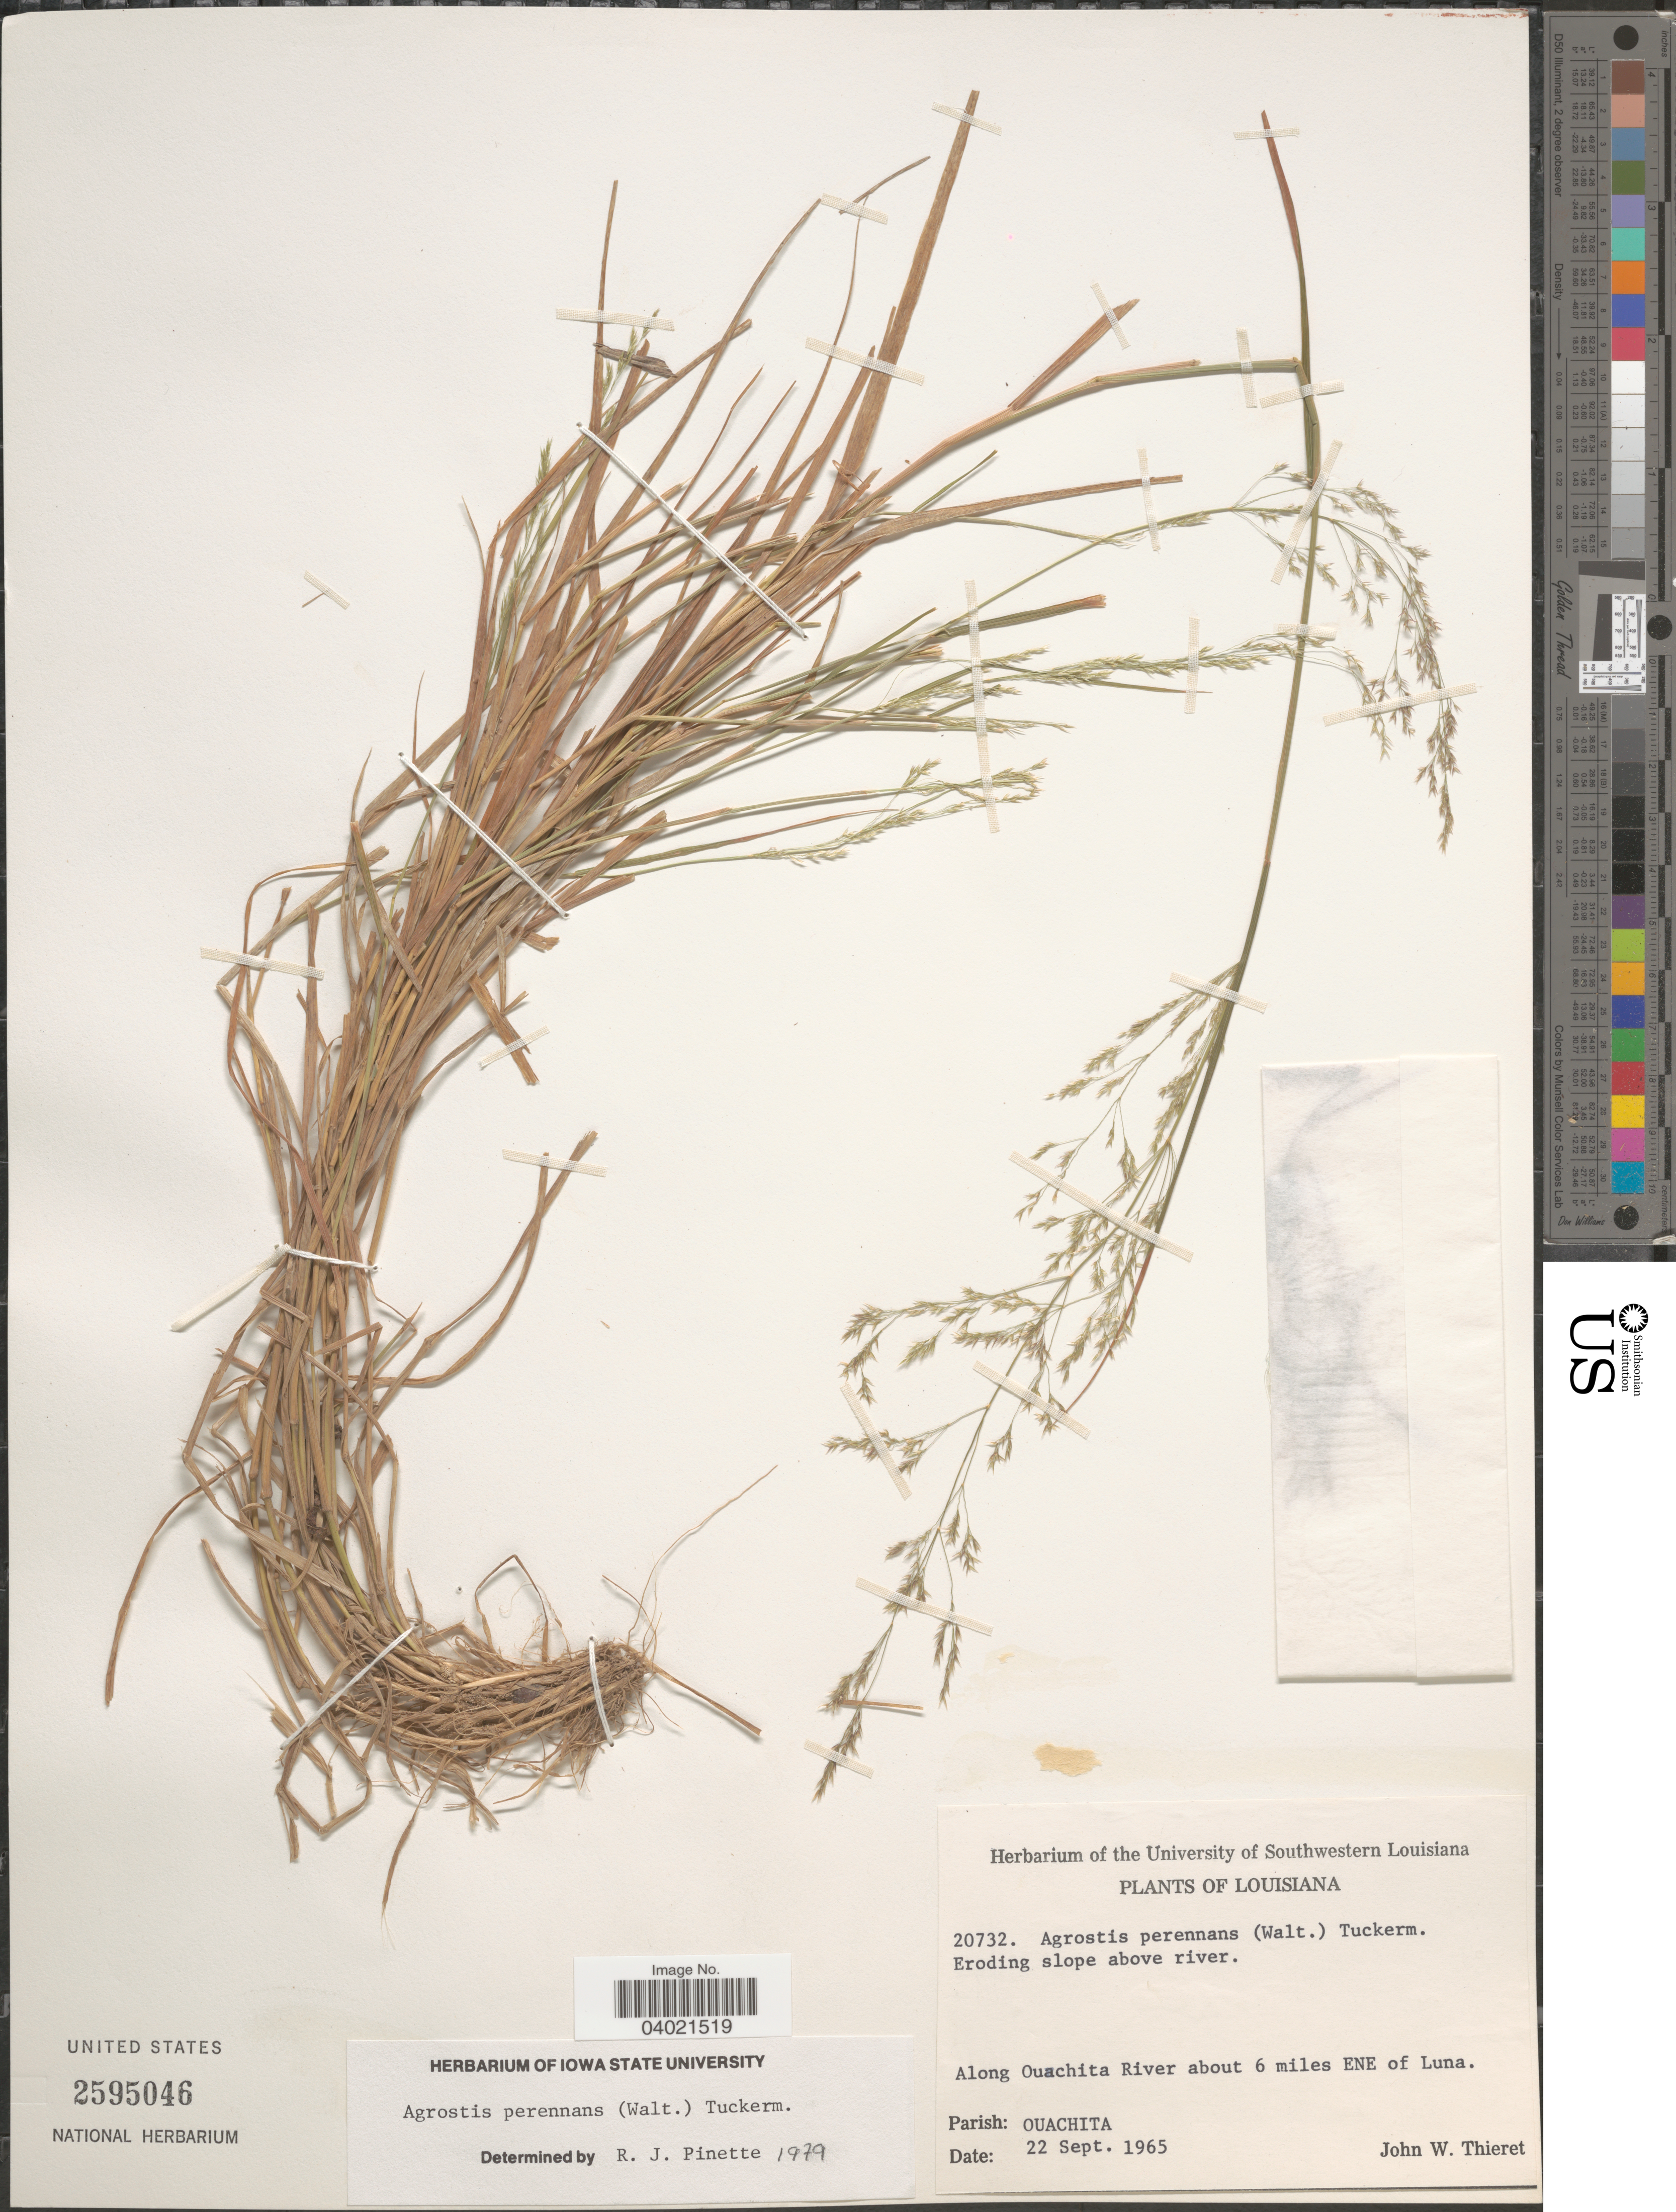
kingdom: Plantae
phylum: Tracheophyta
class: Liliopsida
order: Poales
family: Poaceae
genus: Agrostis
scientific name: Agrostis perennans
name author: (Walter) Tuck.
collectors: J. W. Thieret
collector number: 20732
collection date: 1965-09-22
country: United States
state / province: Louisiana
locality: Eroding slope above river. Along Ouachita River about 6 miles ENE of Luna. Parish: Ouachita.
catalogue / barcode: US 2595046